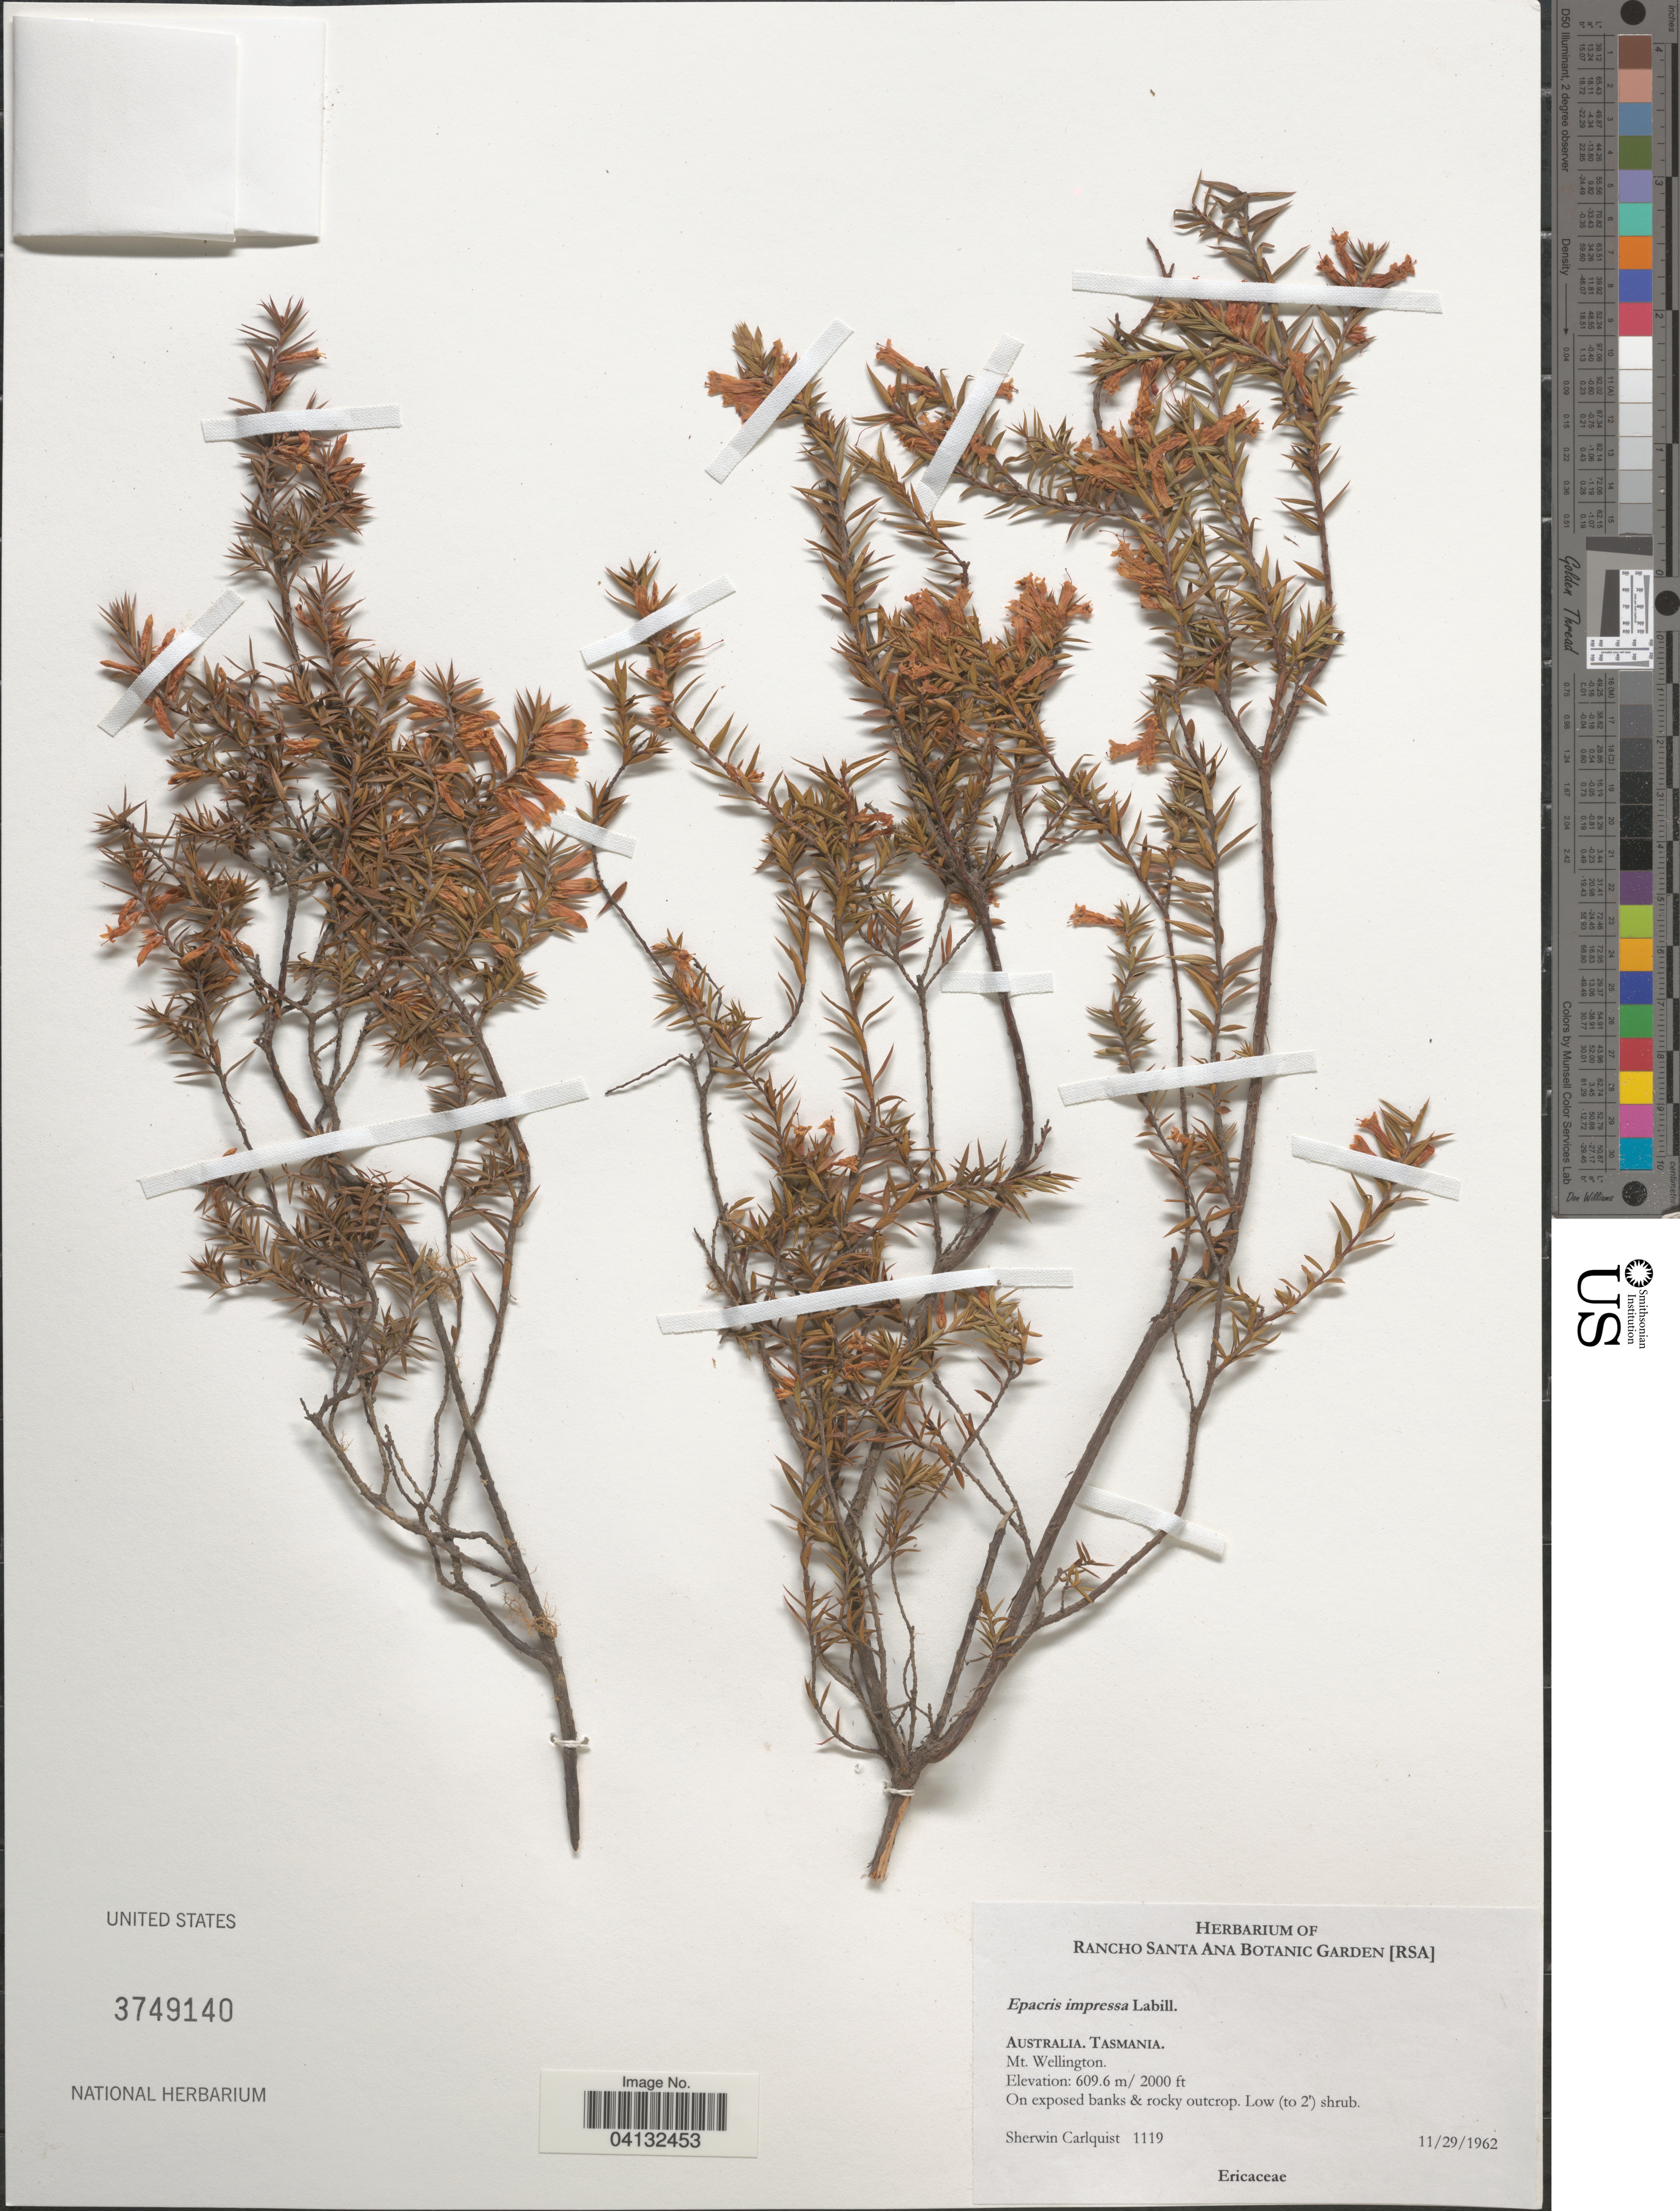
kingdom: Plantae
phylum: Tracheophyta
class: Magnoliopsida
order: Ericales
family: Ericaceae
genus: Epacris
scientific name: Epacris impressa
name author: Labill.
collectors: S. Carlquist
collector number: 1119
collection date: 1962-11-29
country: Australia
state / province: Tasmania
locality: Mt. Wellington.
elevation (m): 609.6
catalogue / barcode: US 3749140